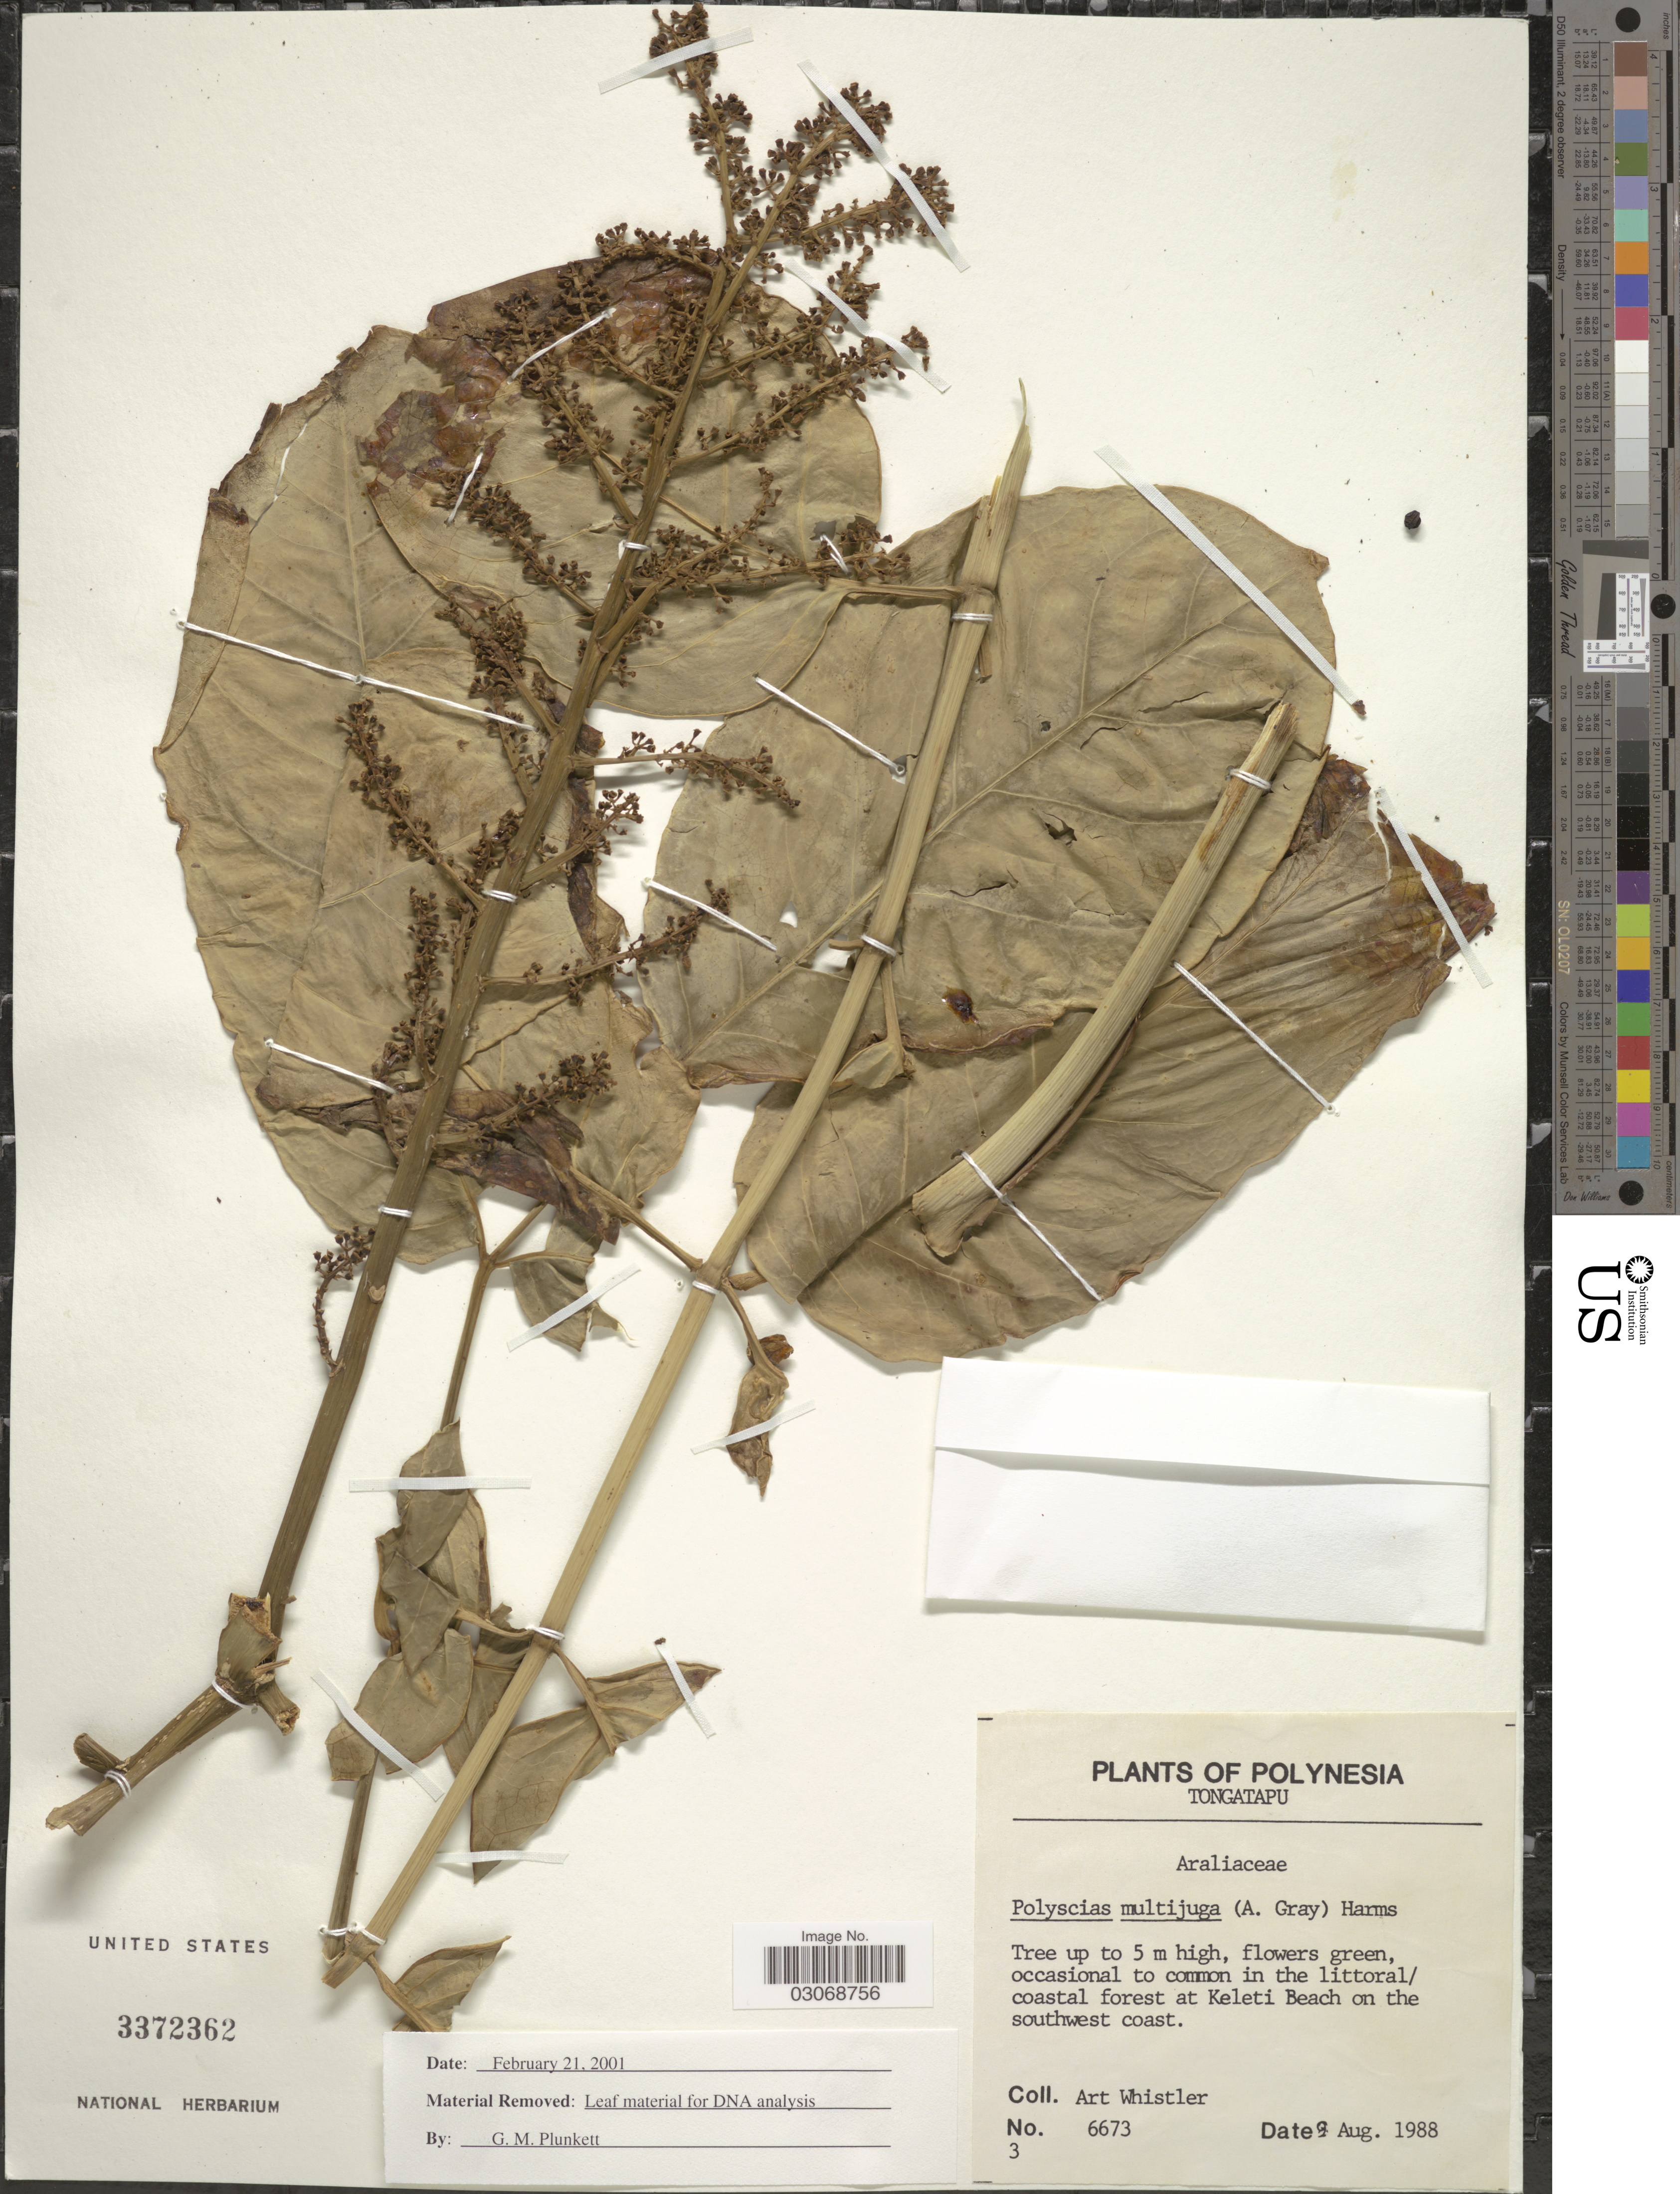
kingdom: Plantae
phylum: Tracheophyta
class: Magnoliopsida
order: Apiales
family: Araliaceae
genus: Polyscias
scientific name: Polyscias multijuga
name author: Harms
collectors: A. Whistler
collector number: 6673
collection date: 1988-08-09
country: Tonga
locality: Polynesia, Tongatapu, coastal forest at Keleti Beach on the southwest coast.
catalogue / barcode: US 3372362